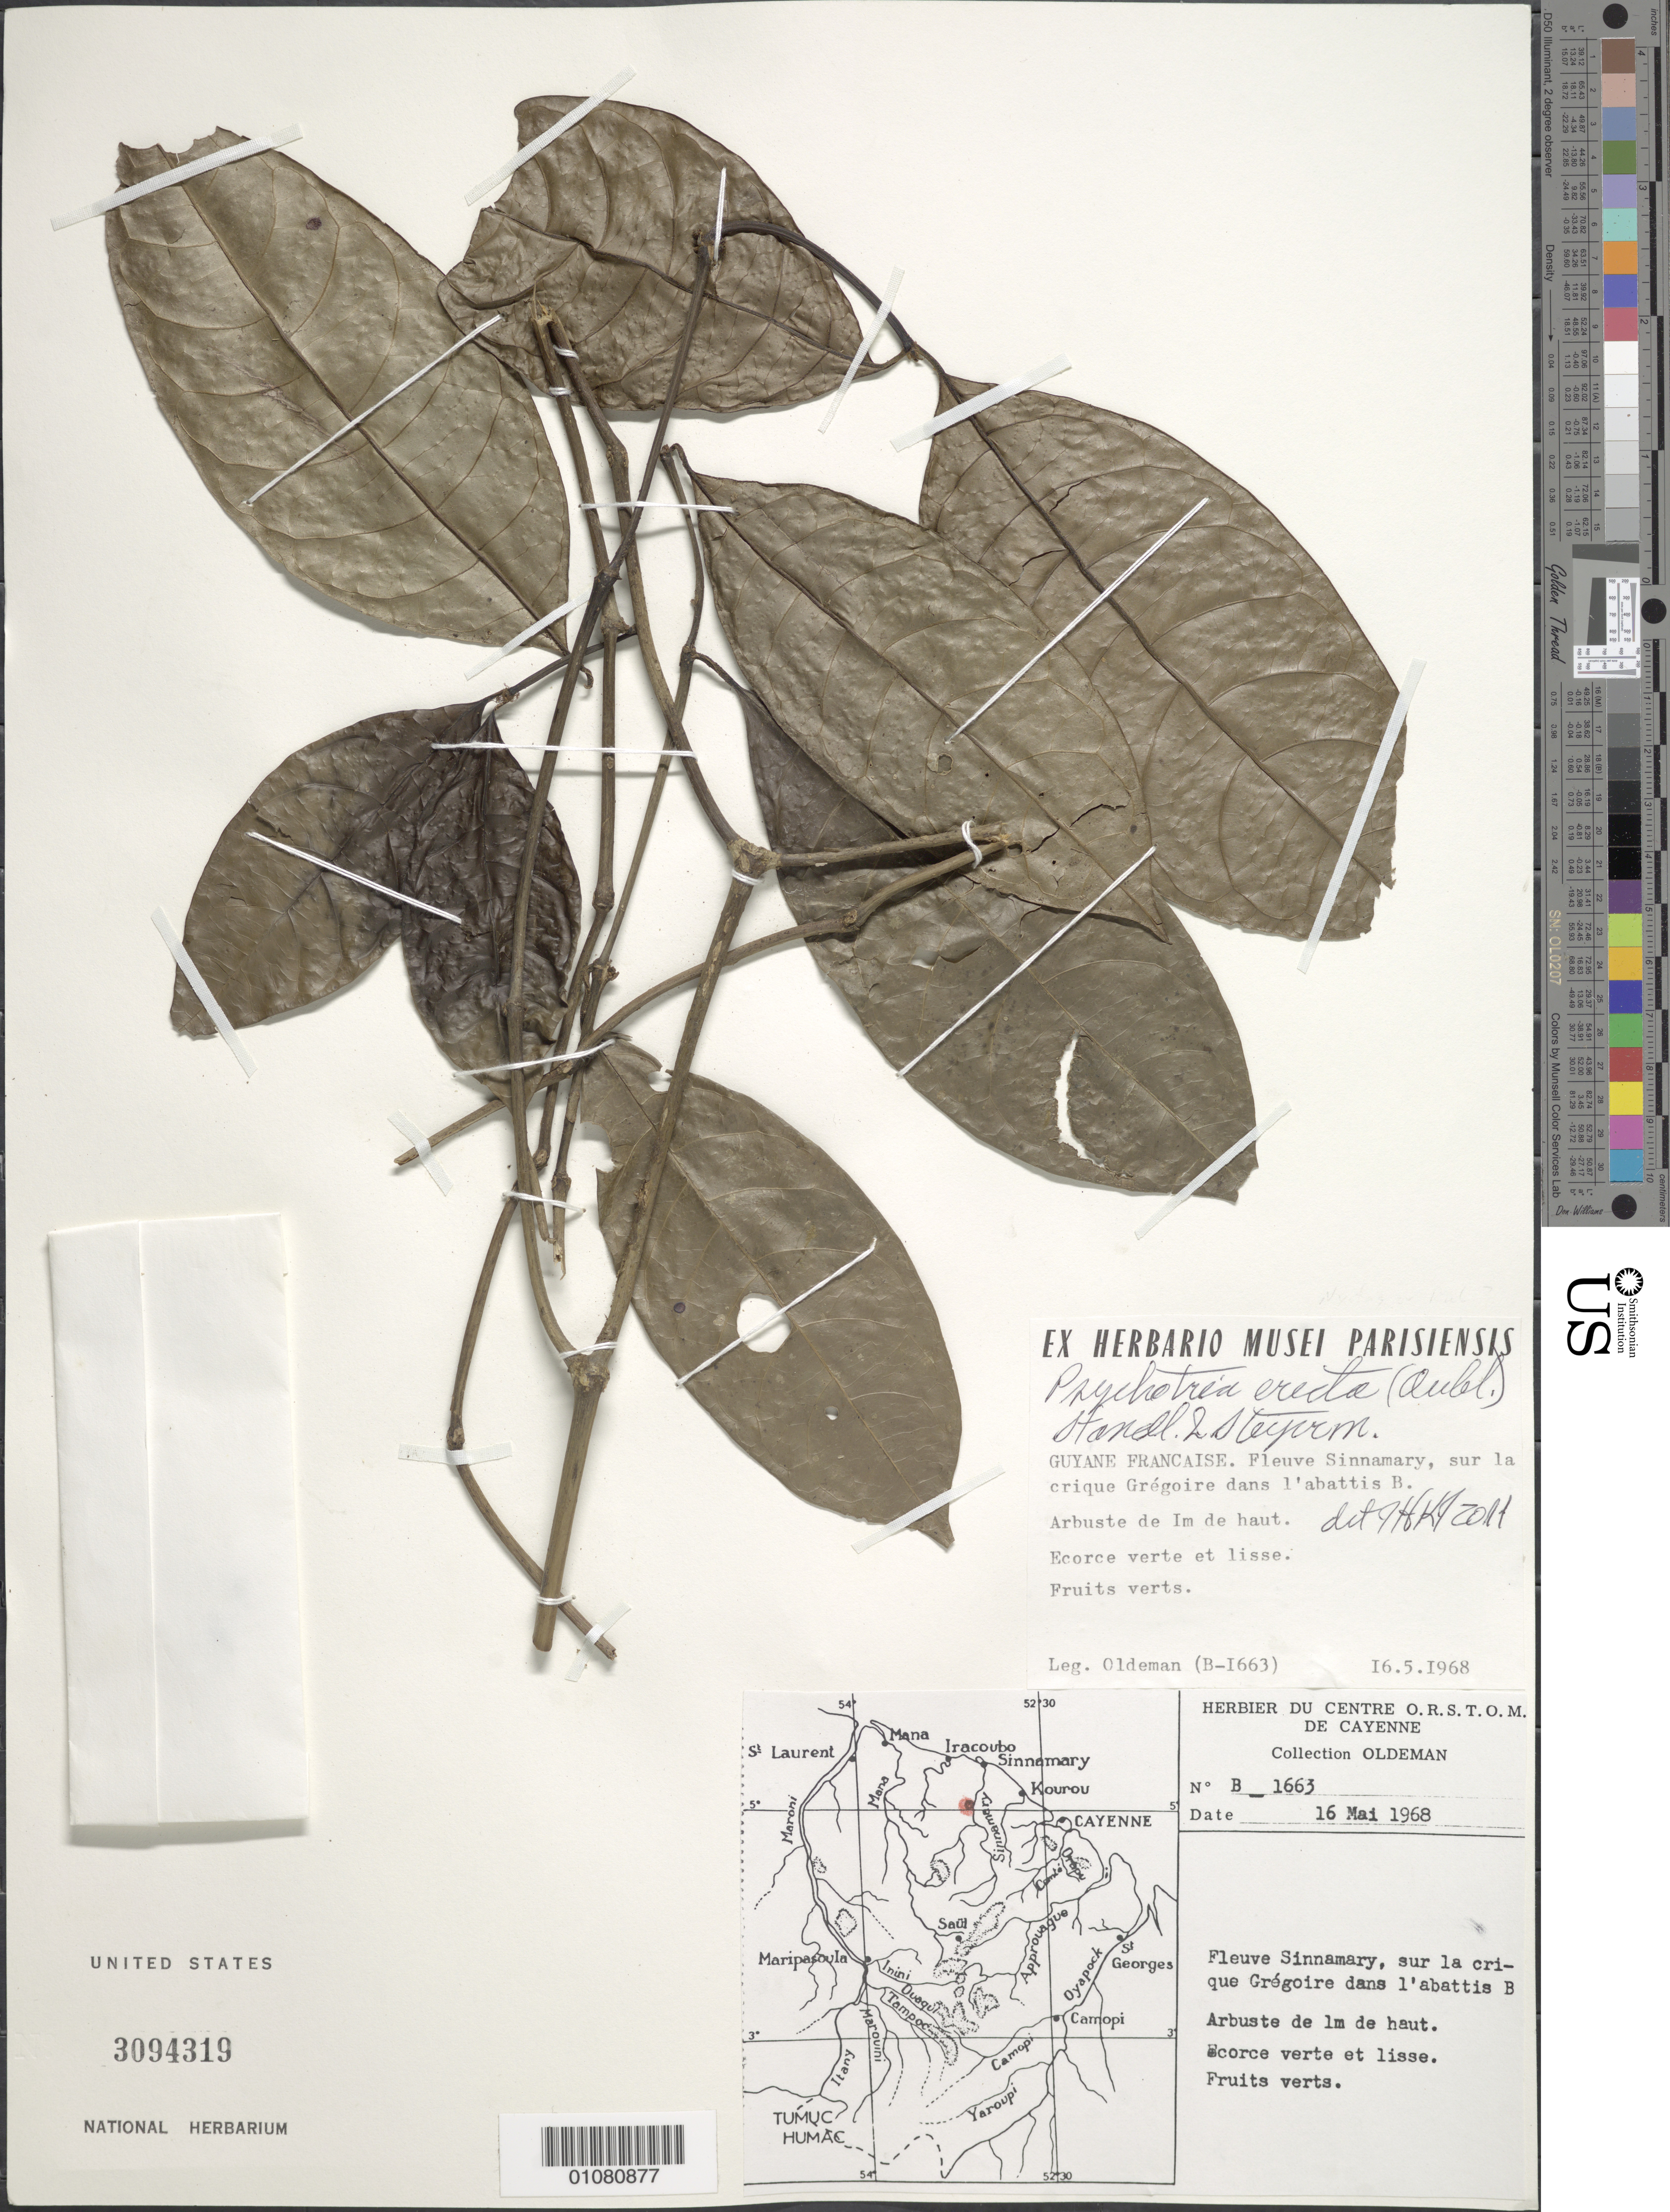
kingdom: Plantae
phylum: Tracheophyta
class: Magnoliopsida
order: Gentianales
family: Rubiaceae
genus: Psychotria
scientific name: Psychotria erecta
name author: (Aubl.) Standl. & Steyerm.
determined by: Kirkbride, J. H.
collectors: R. Oldeman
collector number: B 1663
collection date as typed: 16-May-68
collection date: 1968-05-16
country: French Guiana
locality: Fleuve Sinnamary, sur la crique Grégoire dans l'abattis B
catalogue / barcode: US 3094319